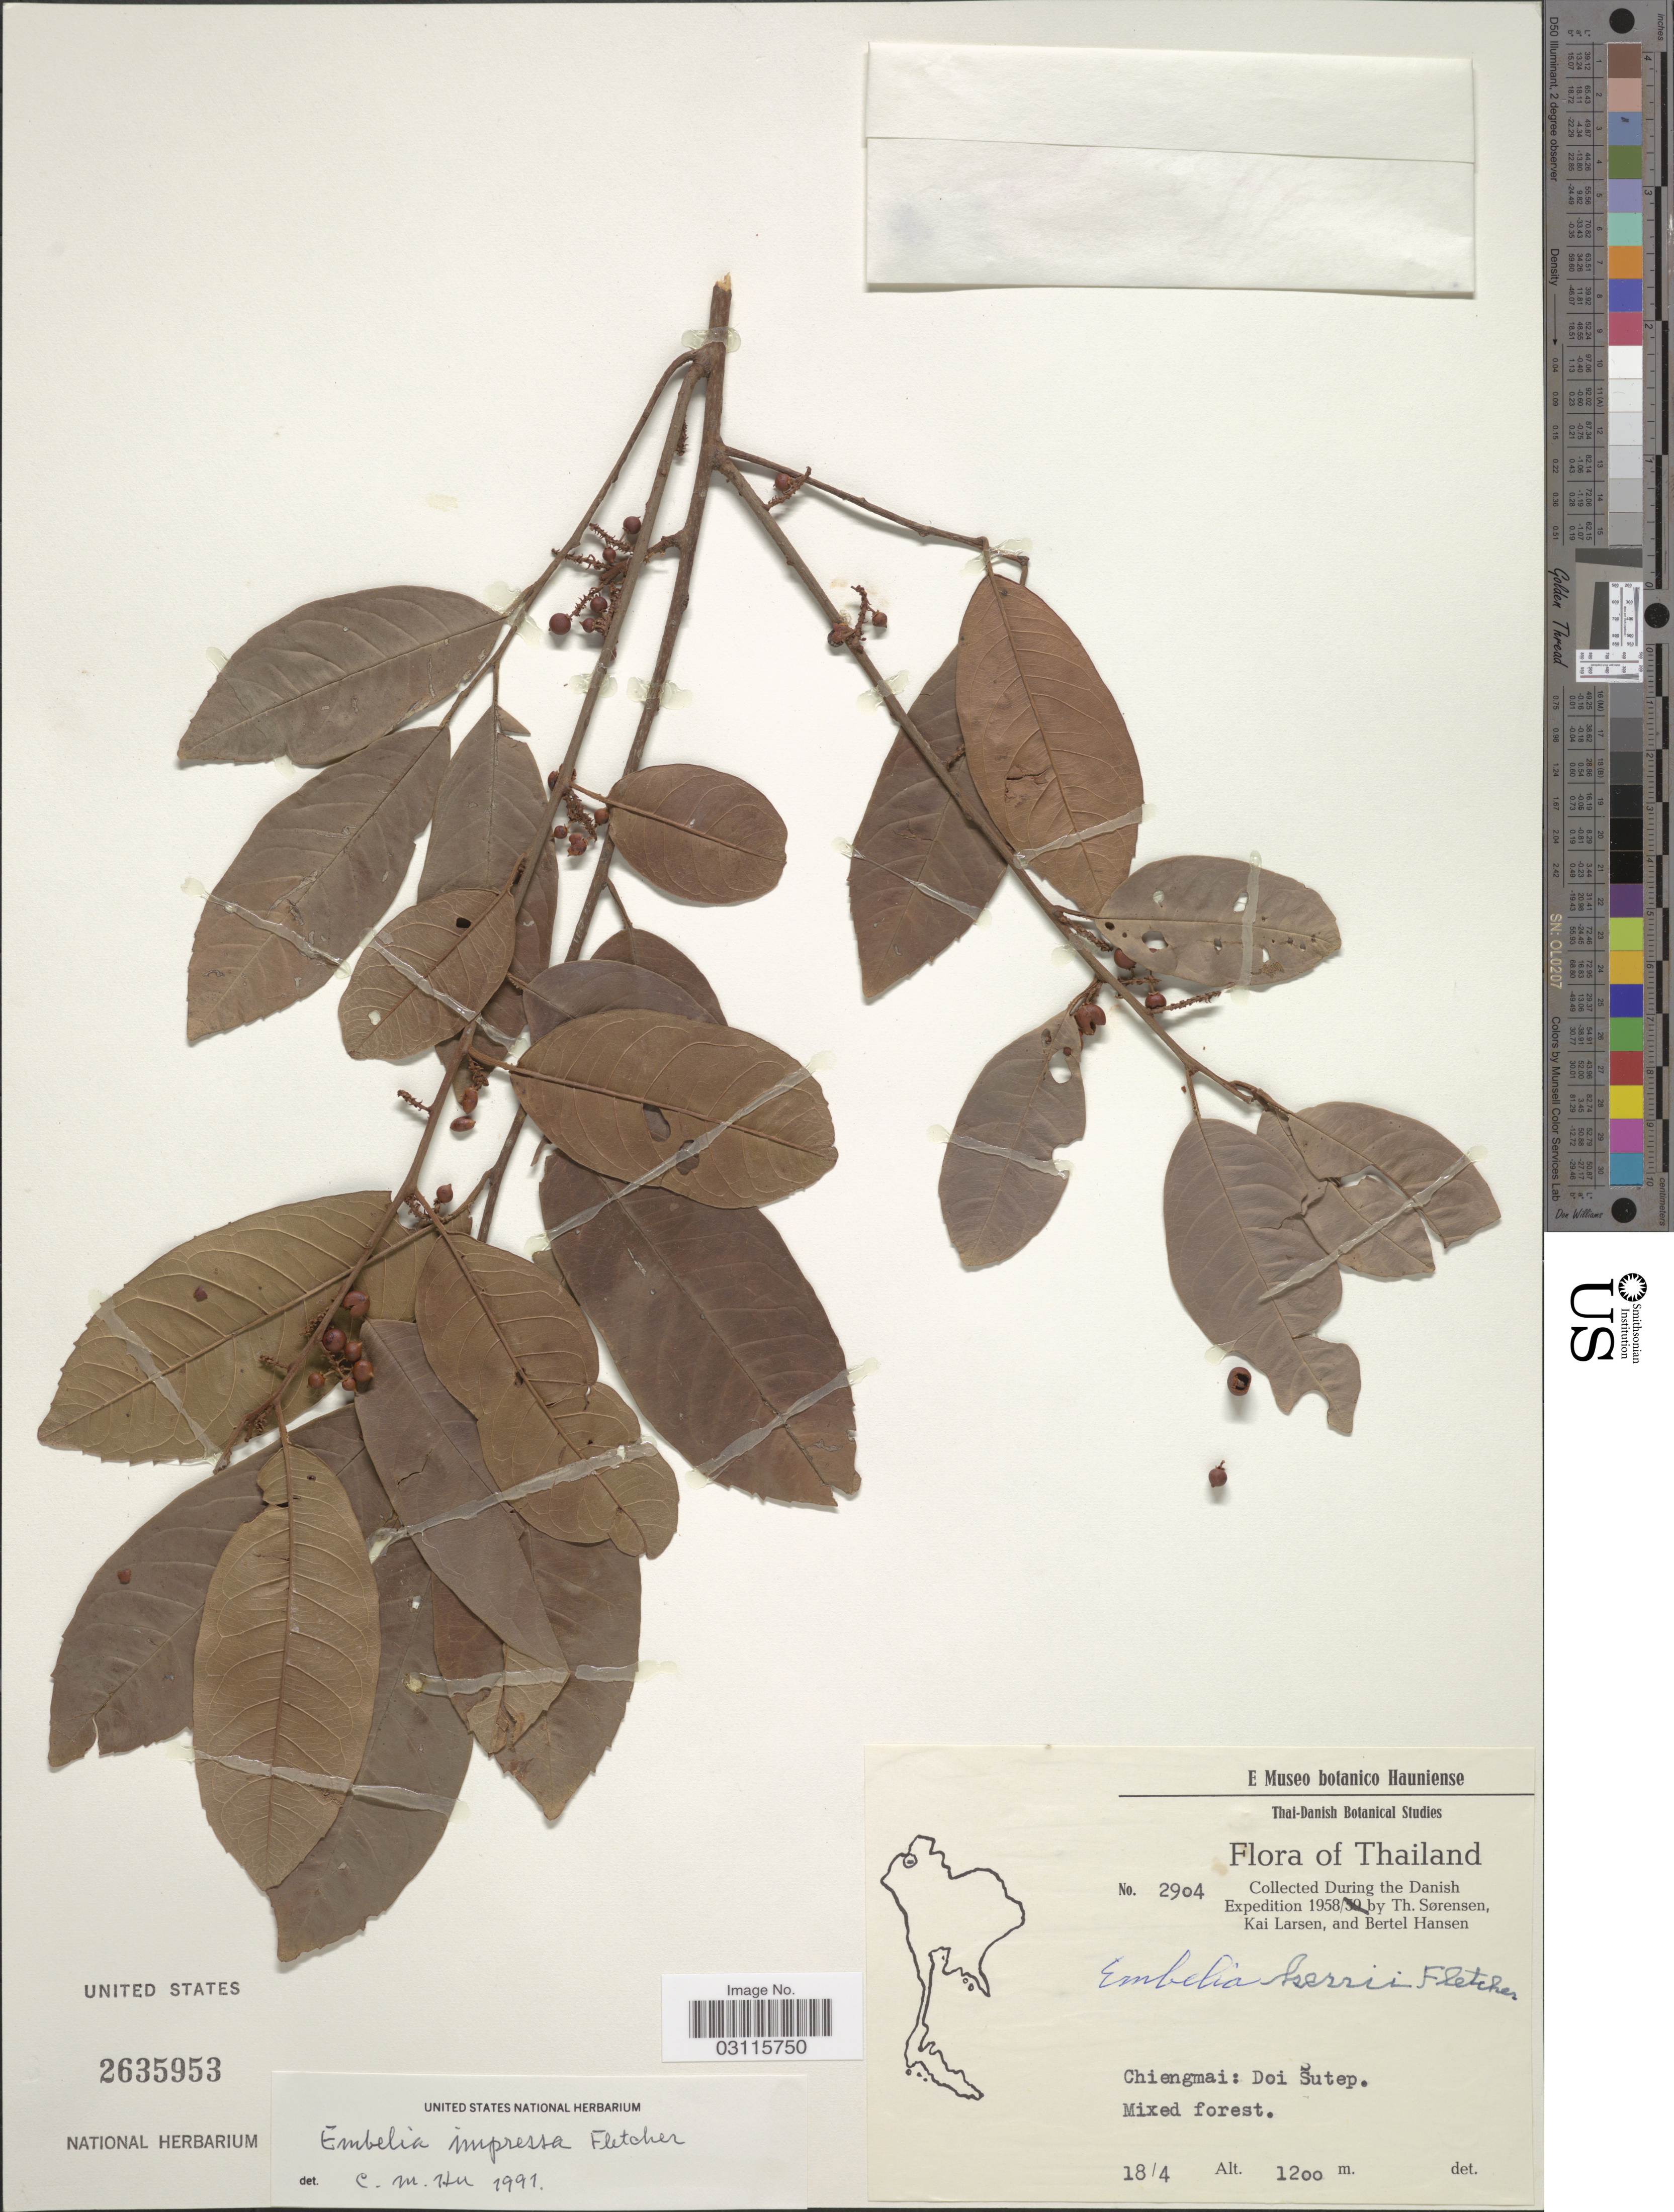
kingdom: Plantae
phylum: Tracheophyta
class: Magnoliopsida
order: Ericales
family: Primulaceae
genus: Embelia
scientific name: Embelia impressa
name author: Fletcher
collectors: T. Sorensen, K. Larsen & B. Hansen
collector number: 2904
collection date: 1958-04-18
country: Thailand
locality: Chiengmai: Doi Sutep.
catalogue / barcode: US 2635953